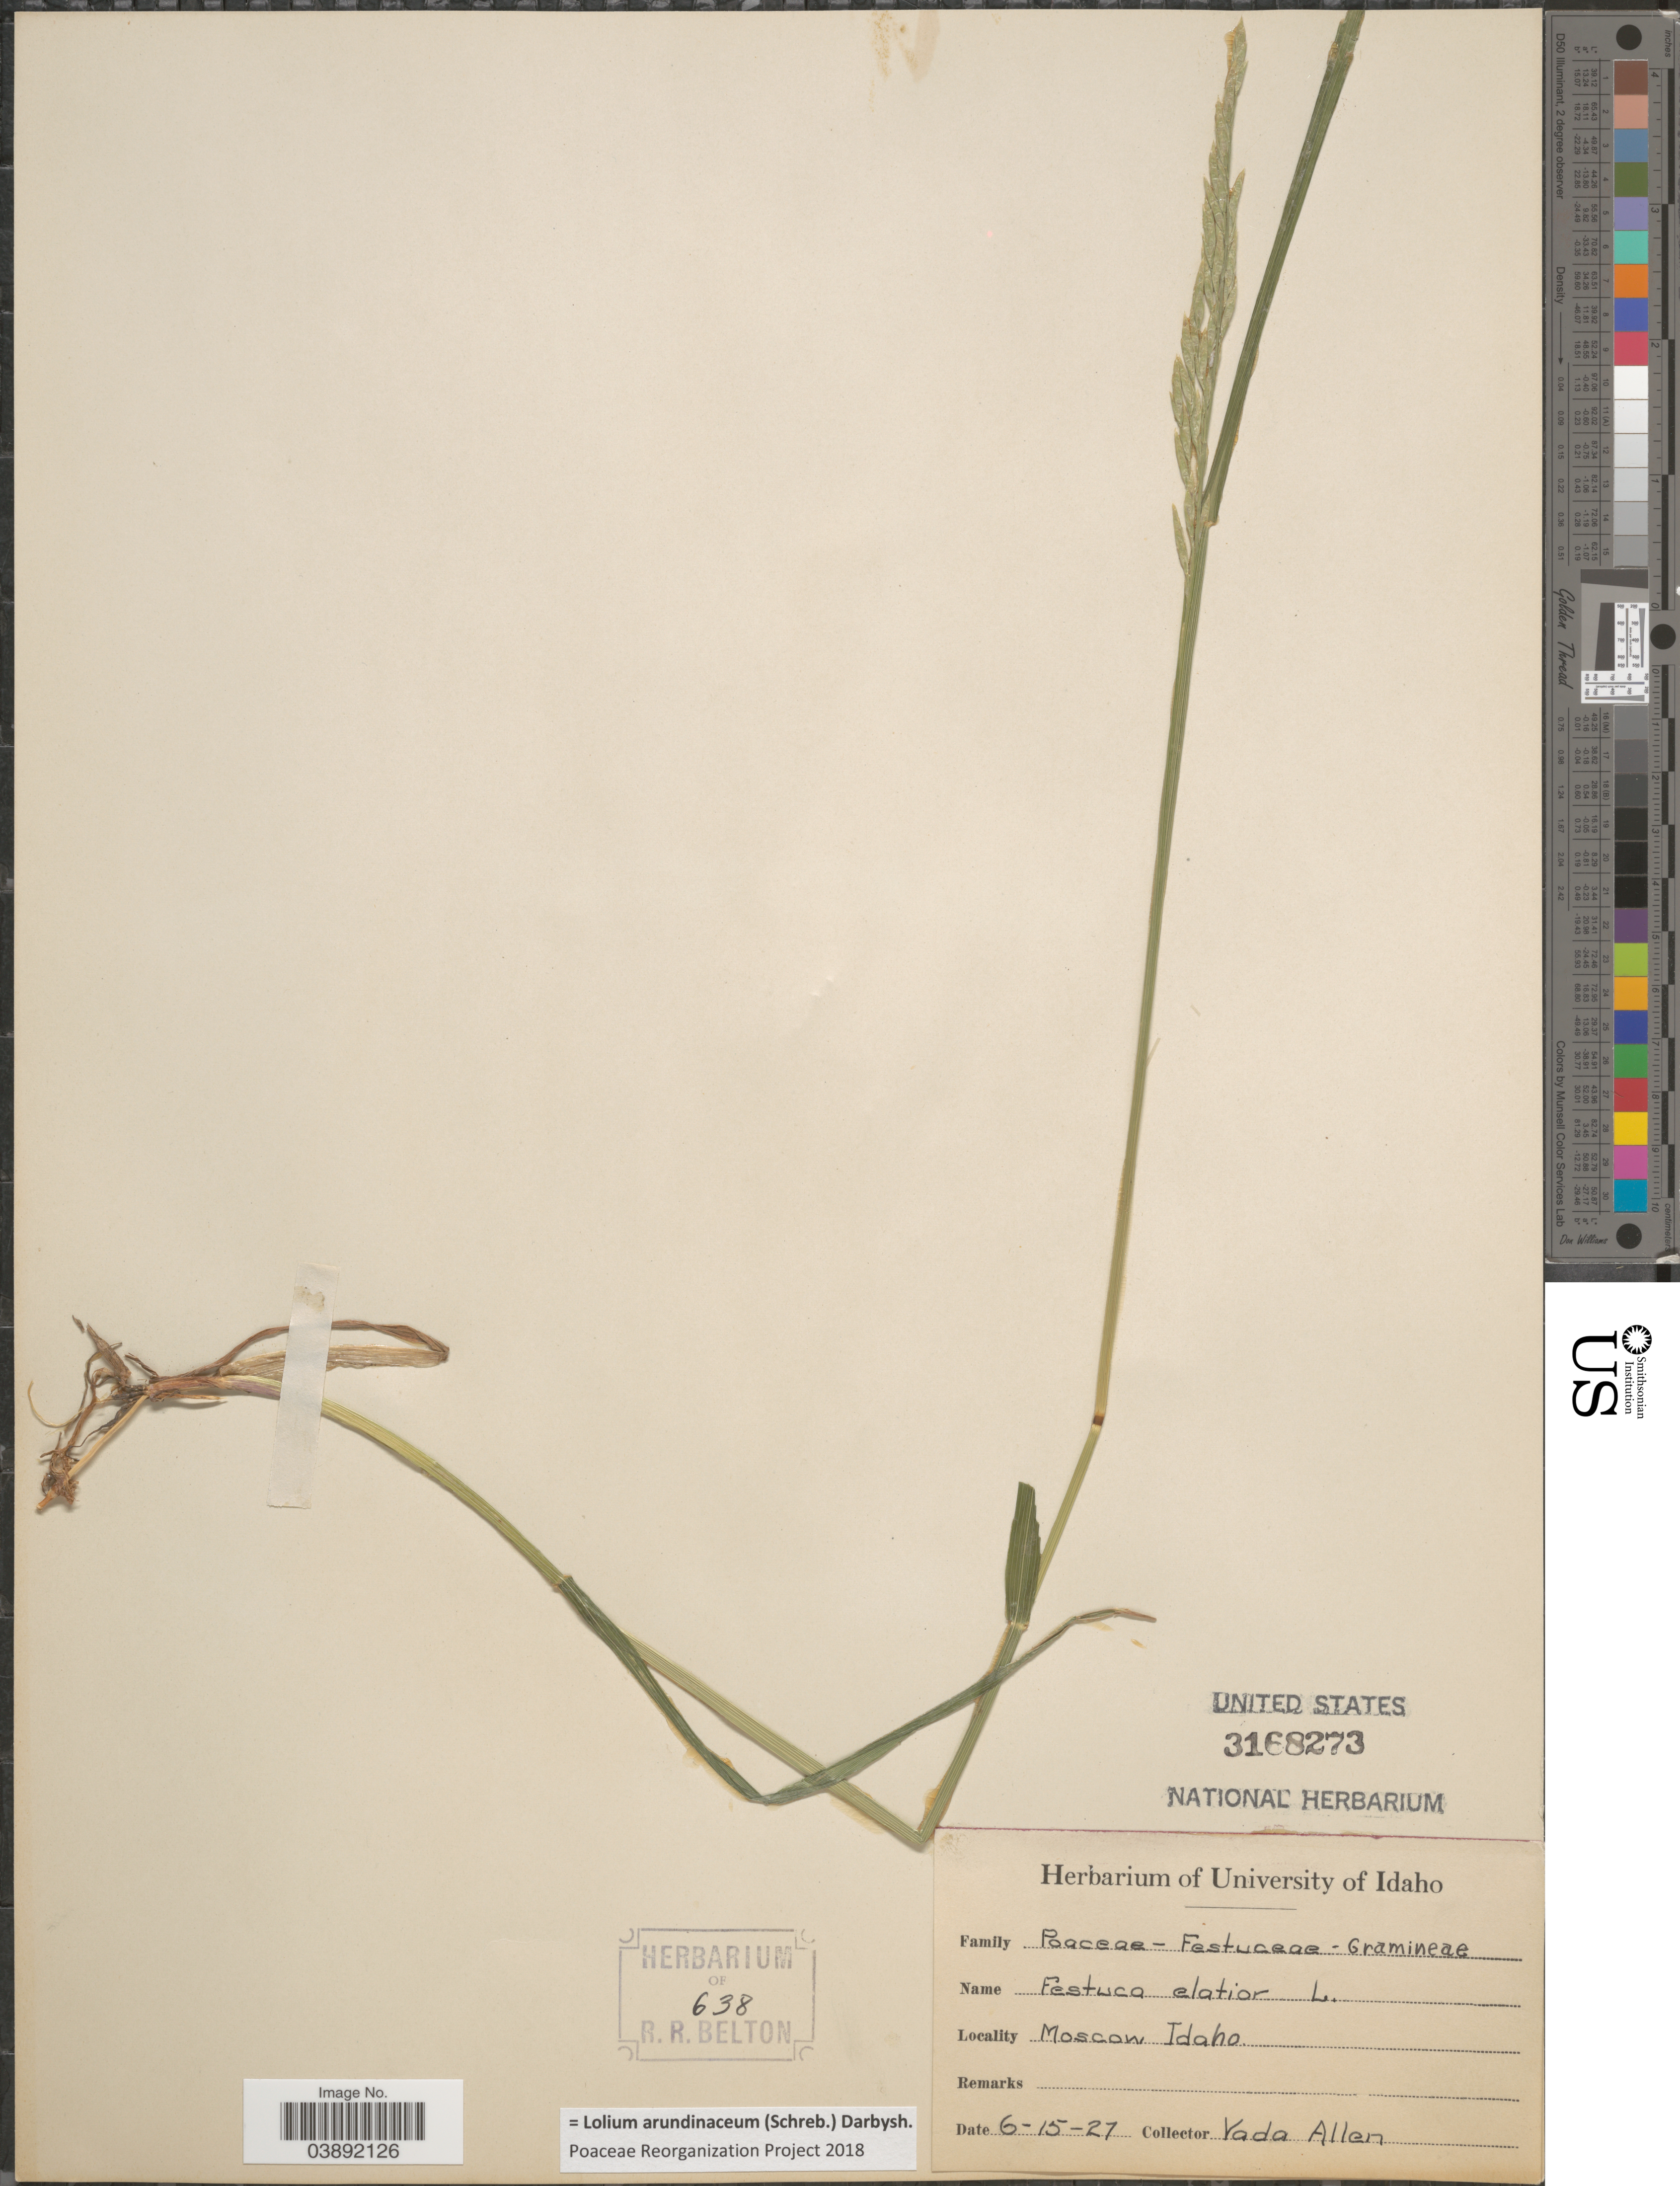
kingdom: Plantae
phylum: Tracheophyta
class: Liliopsida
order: Poales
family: Poaceae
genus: Lolium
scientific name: Lolium arundinaceum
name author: (Schreb.) Darbysh.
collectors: V. Allen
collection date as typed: Transcribed d/m/y: 15/6/27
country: United States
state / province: Idaho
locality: Moscow.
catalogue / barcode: US 3168273